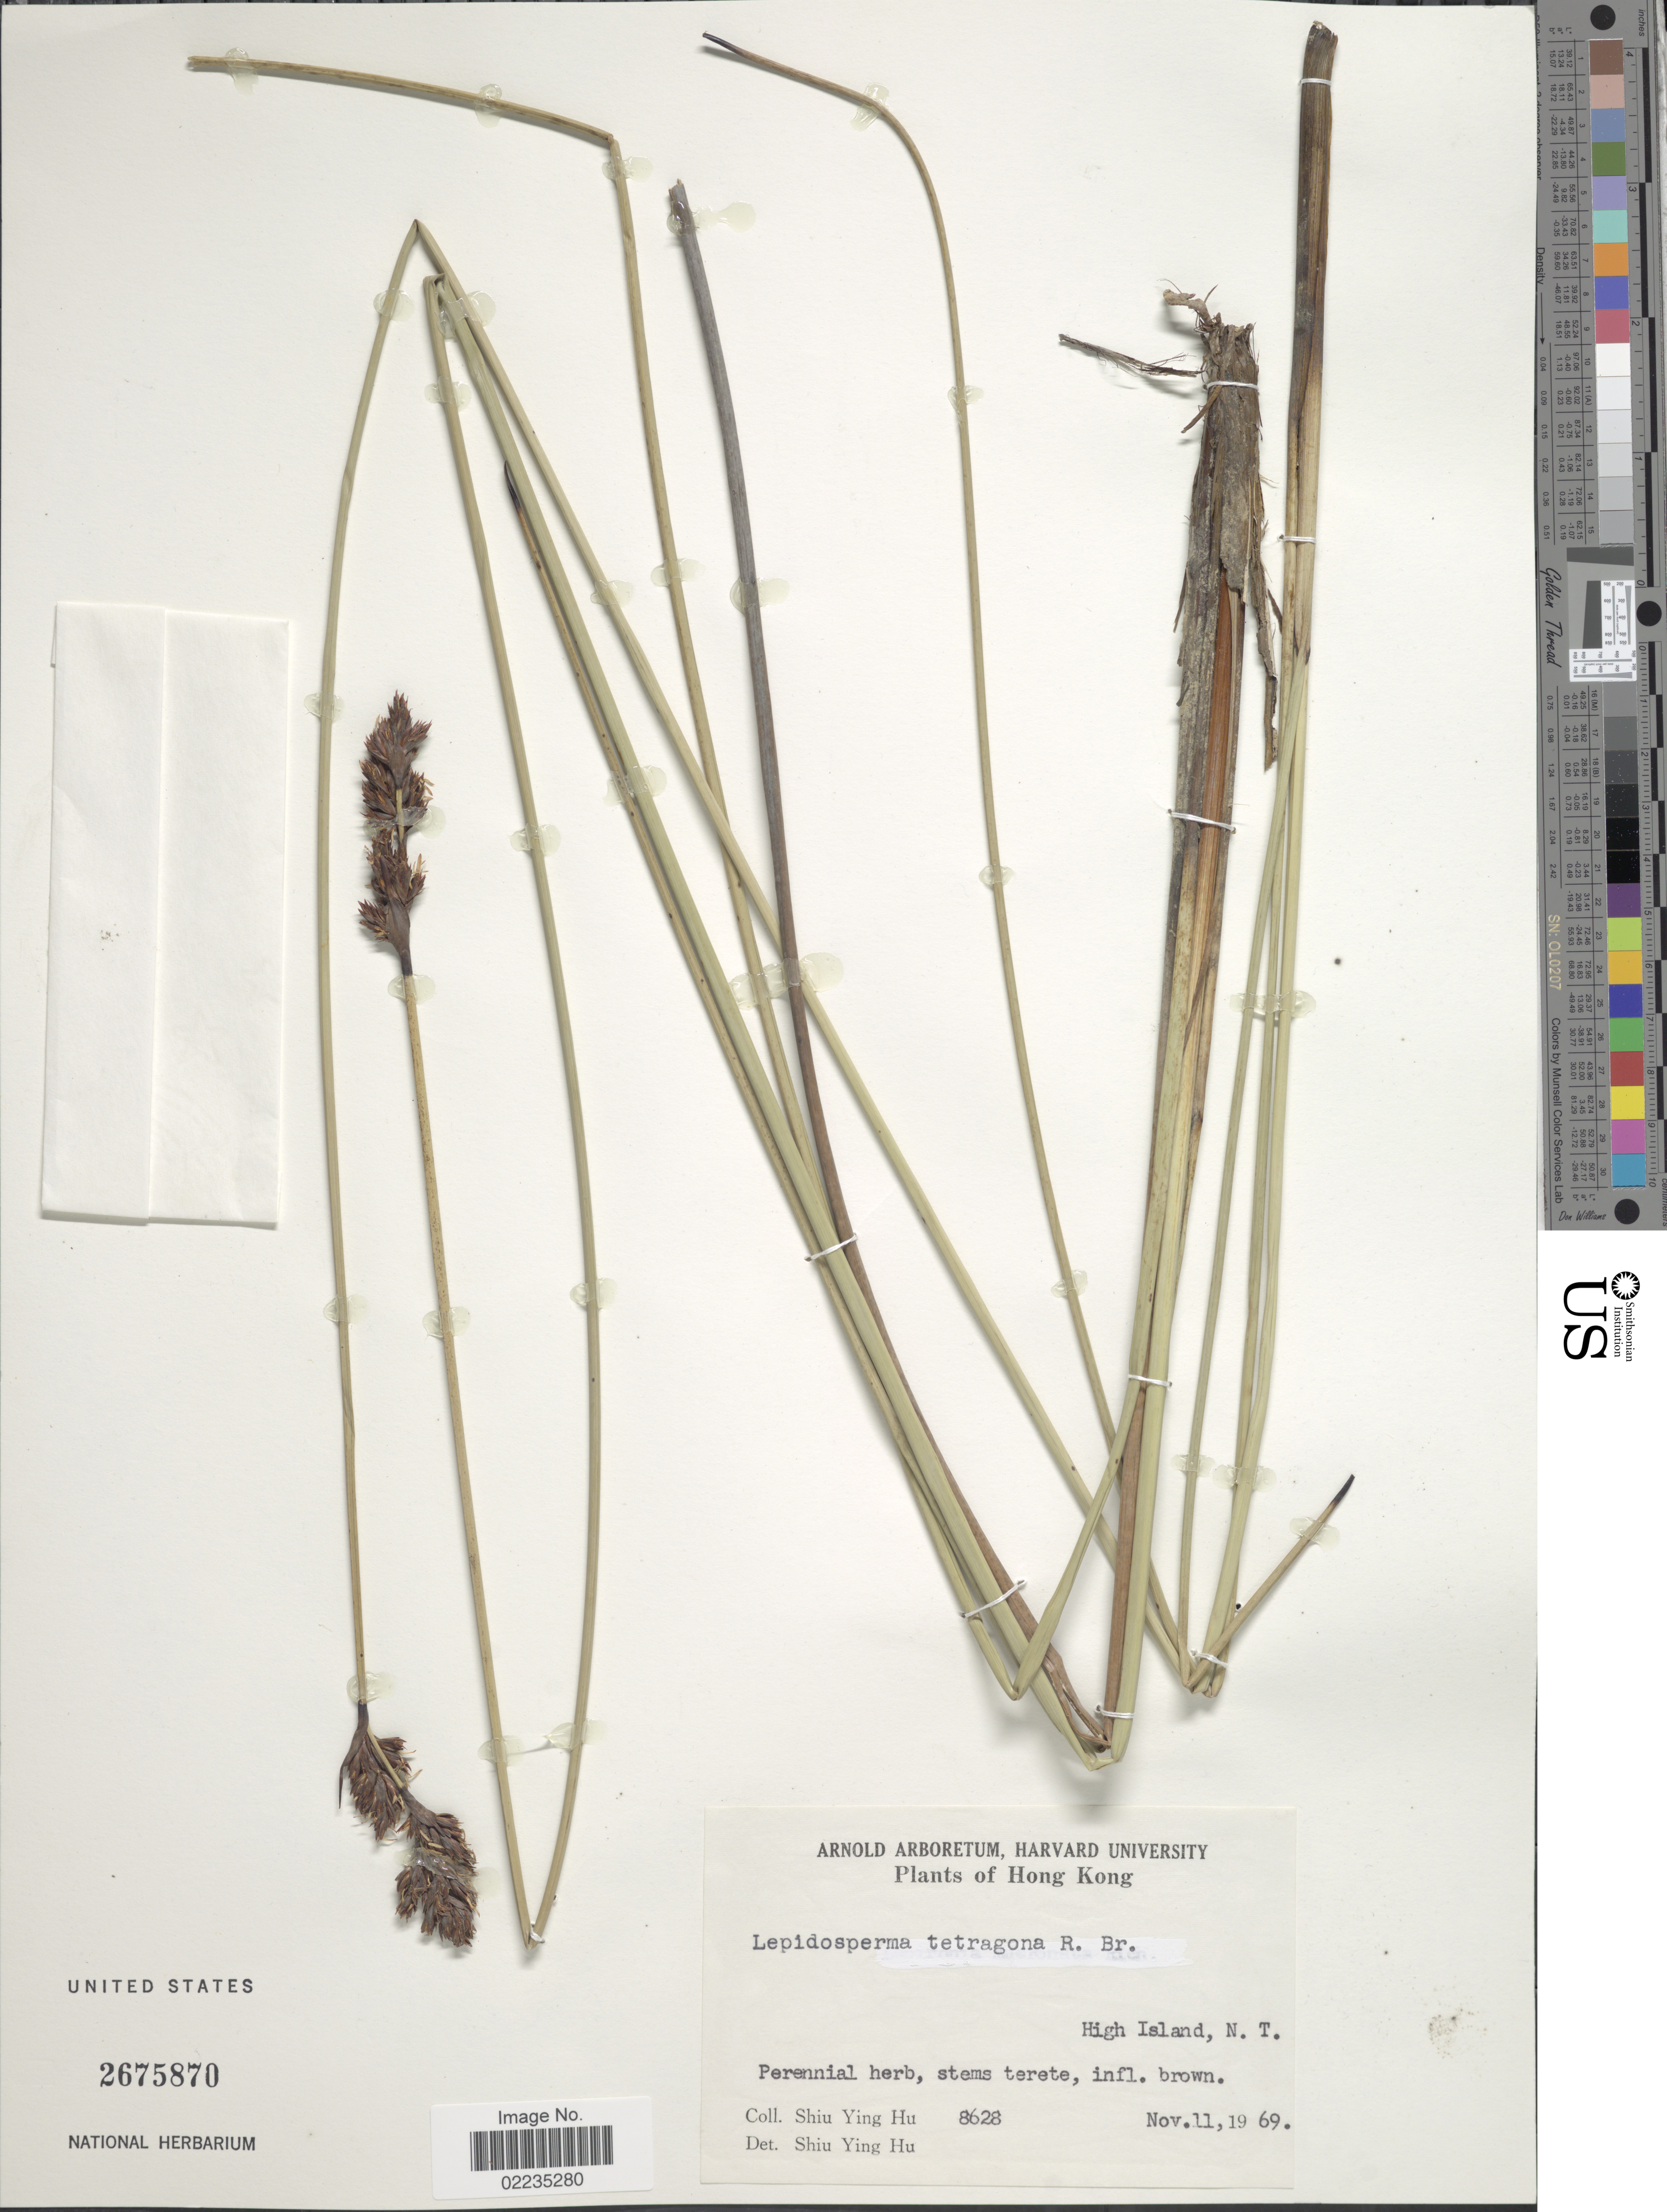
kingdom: Plantae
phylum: Tracheophyta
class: Liliopsida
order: Poales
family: Cyperaceae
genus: Lepidosperma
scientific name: Lepidosperma chinense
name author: Nees & Meyen ex Kunth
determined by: Strong, Mark T., (BOT), Smithsonian Institution - National Museum of Natural History (UNITED STATES)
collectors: S. Y. Hu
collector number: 8628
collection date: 1969-11-11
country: China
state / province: Hong Kong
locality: High Island, N. T.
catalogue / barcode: US 2675870